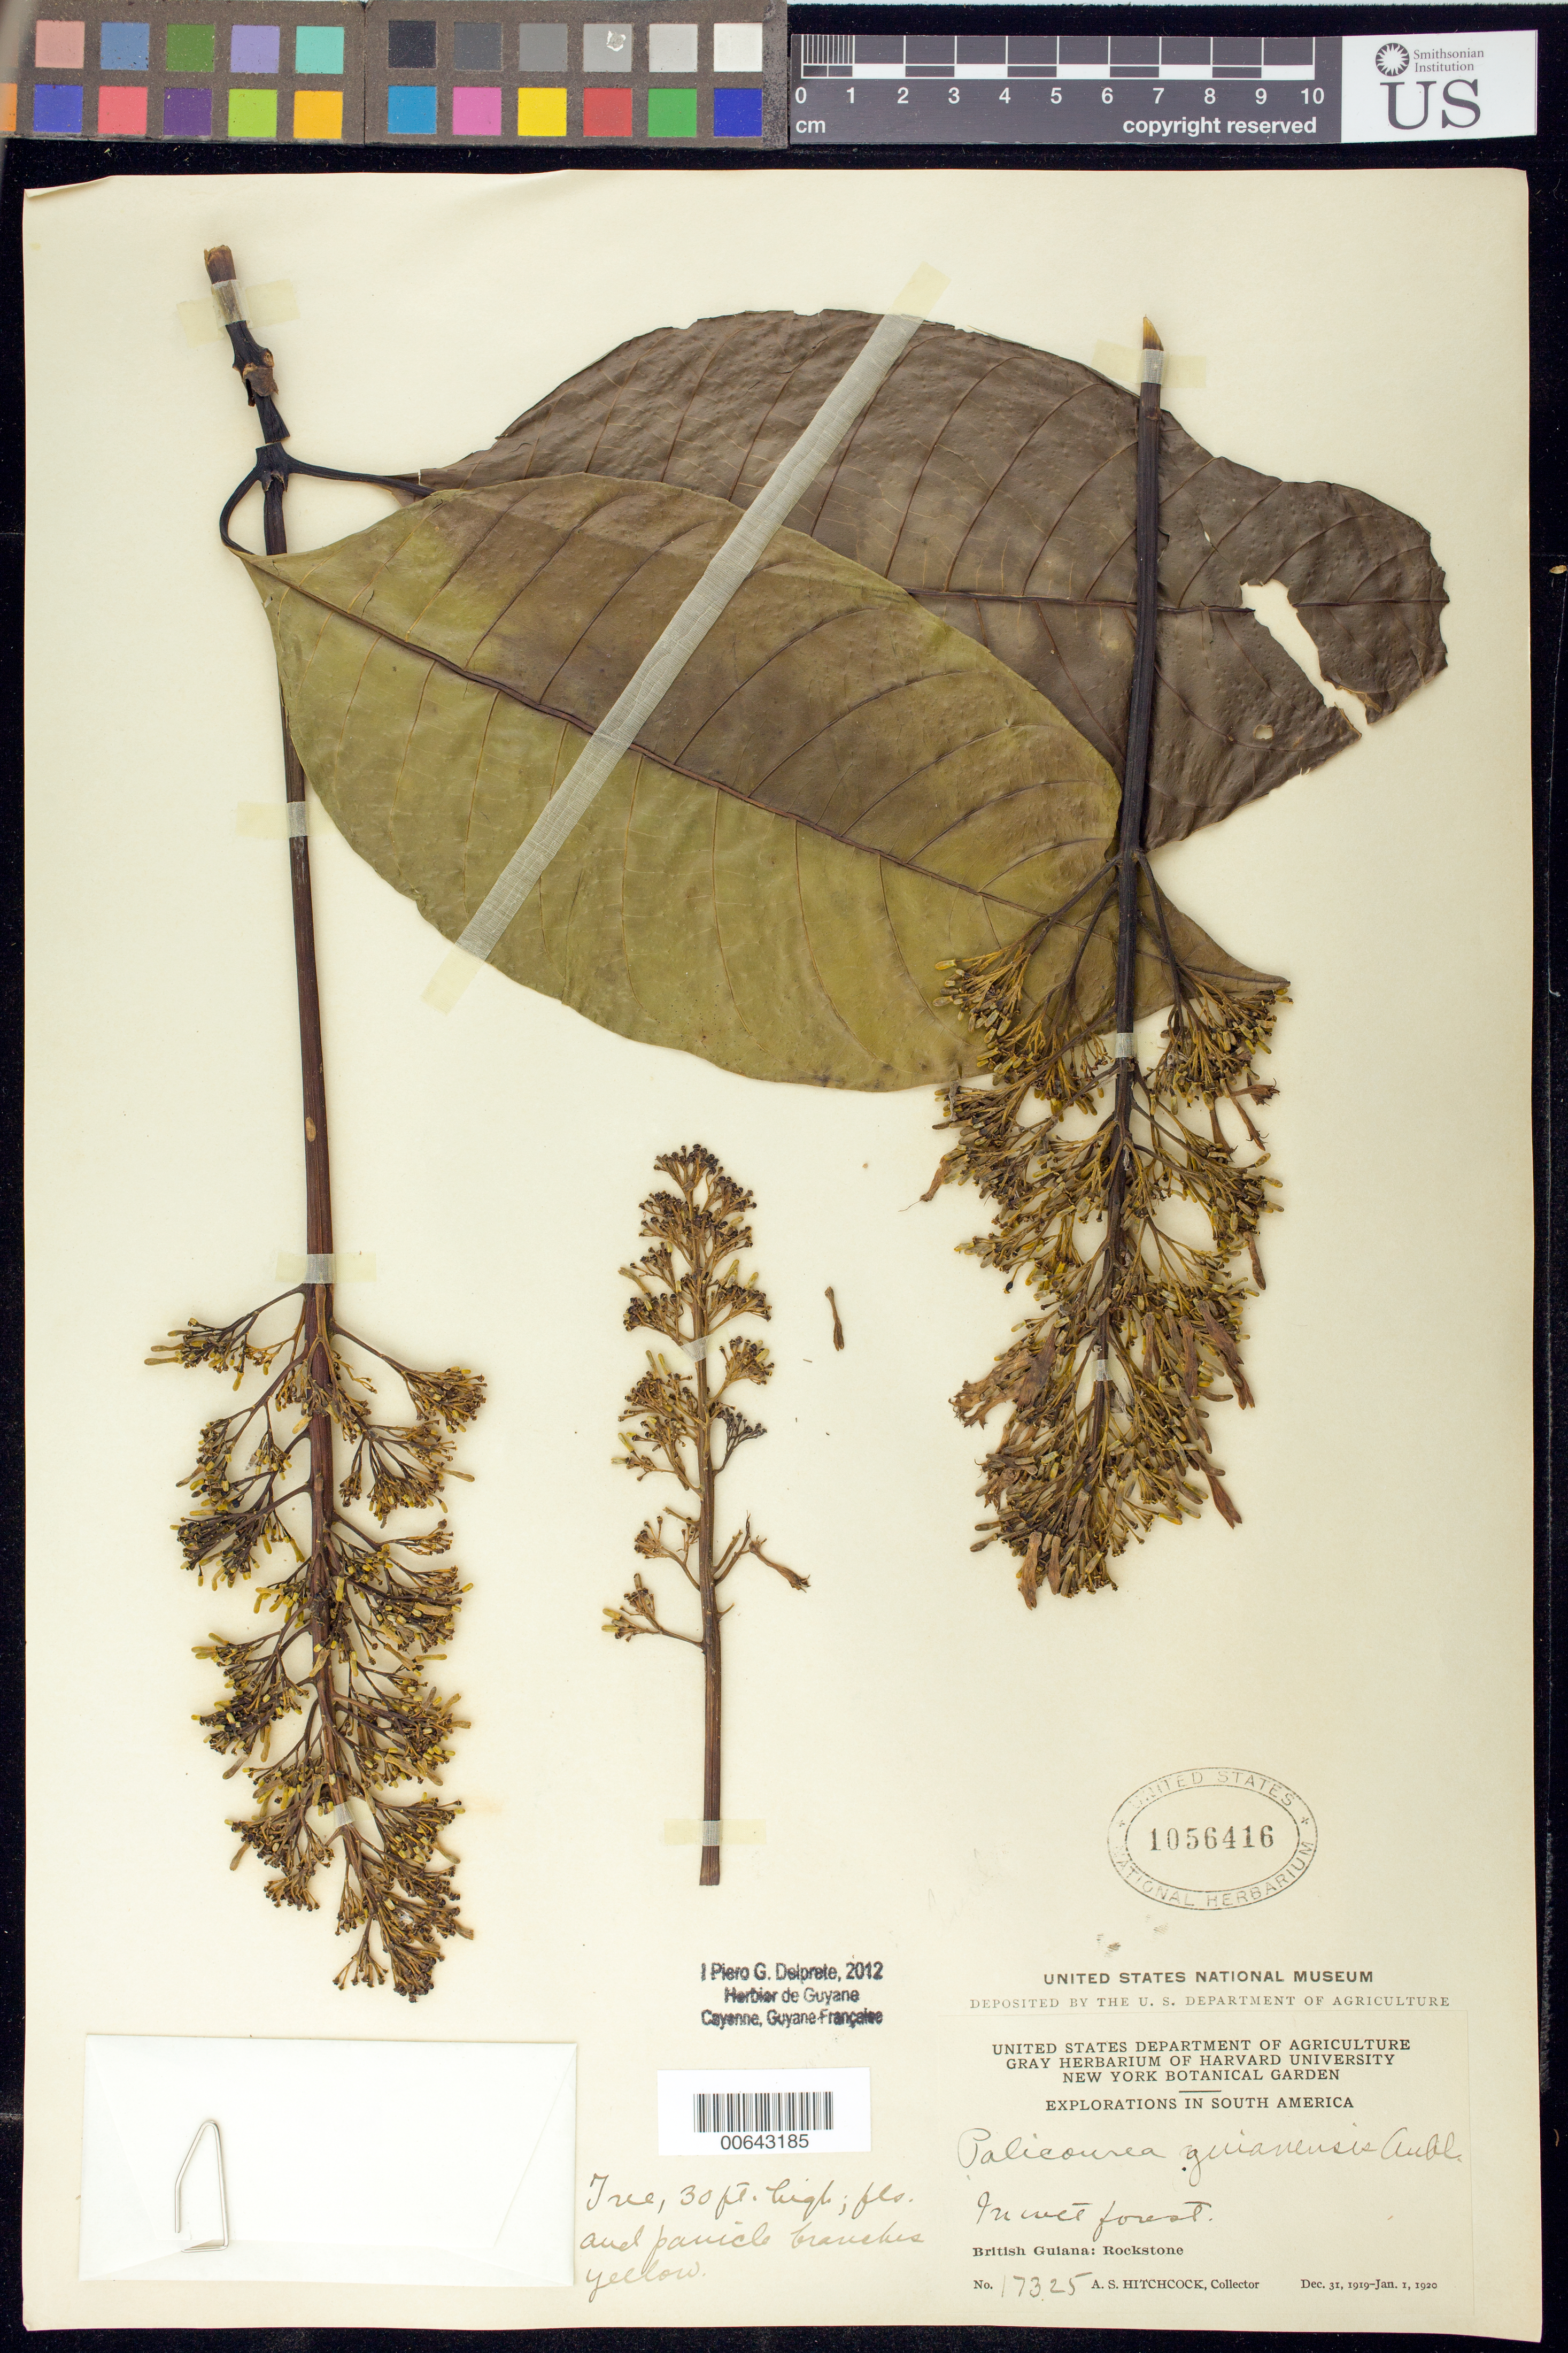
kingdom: Plantae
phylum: Tracheophyta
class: Magnoliopsida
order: Gentianales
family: Rubiaceae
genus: Palicourea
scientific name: Palicourea guianensis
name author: Aubl.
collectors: A. S. Hitchcock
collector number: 17325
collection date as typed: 31-Dec-19 to 1-Jan-20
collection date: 1919-12-31/1920-01-01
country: Guyana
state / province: U. Demerara-Berbice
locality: Rockstone, on the Essequibo River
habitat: Wet forest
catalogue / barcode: US 1056416